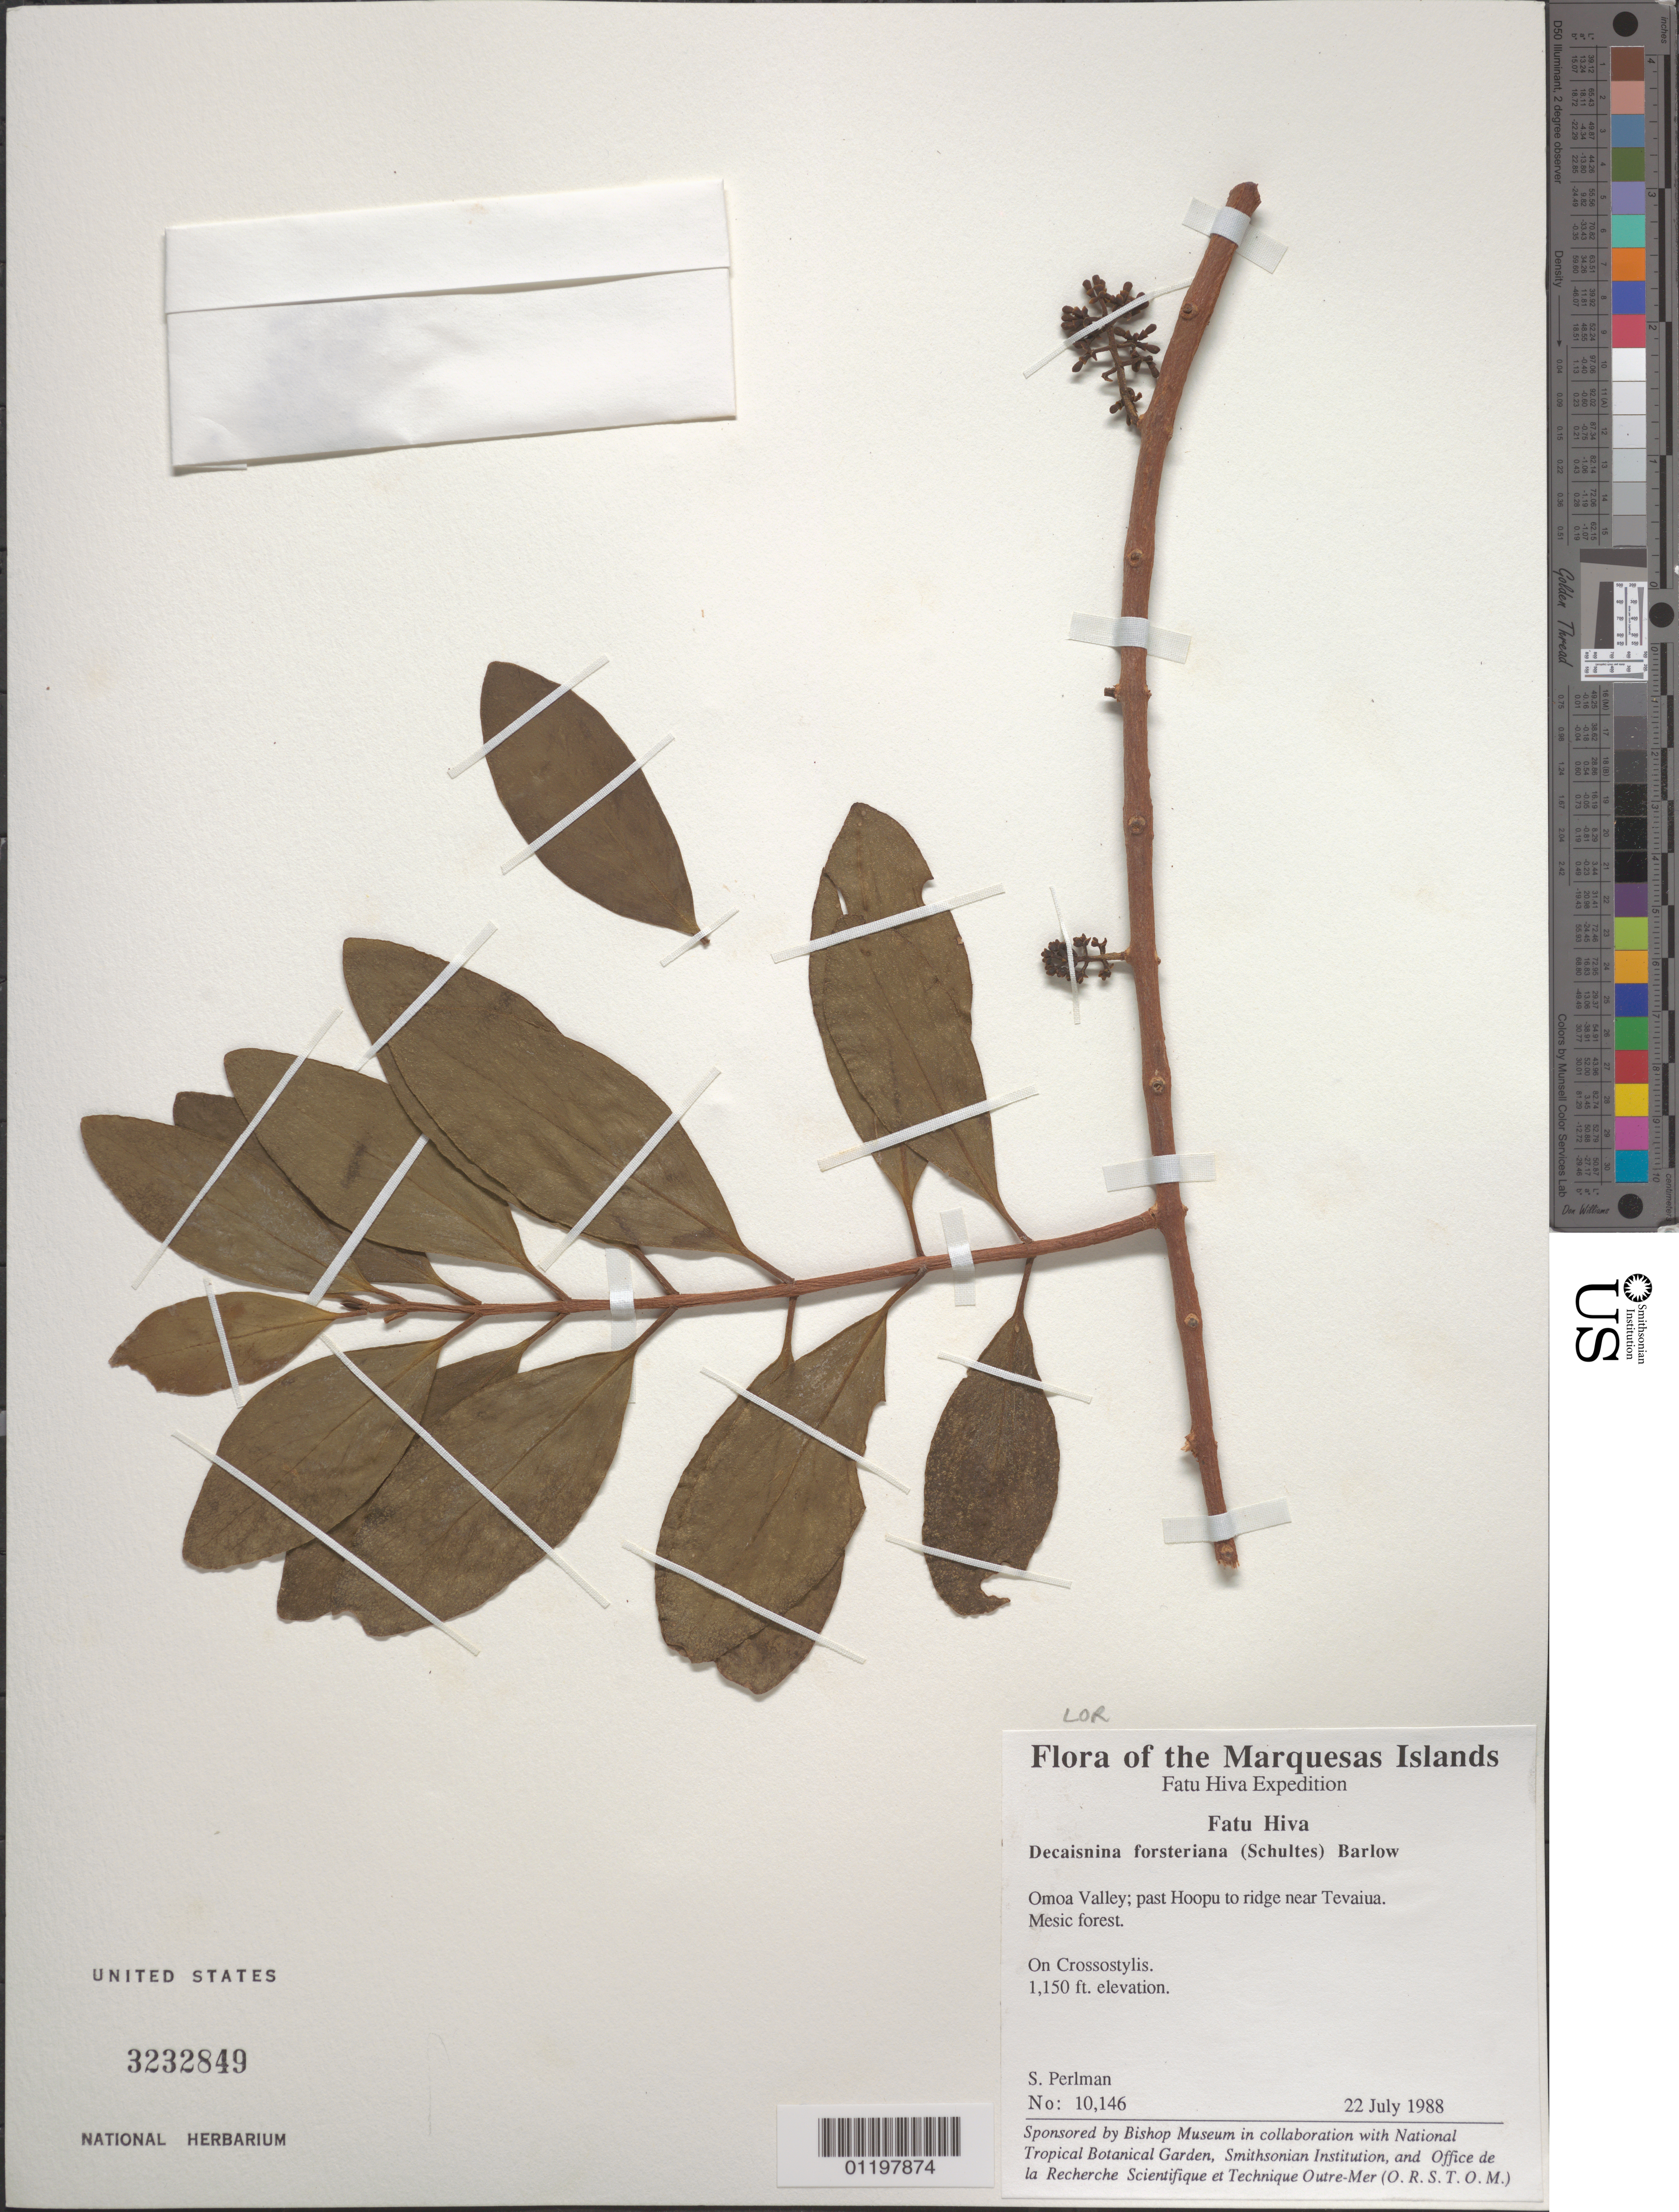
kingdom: Plantae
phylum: Tracheophyta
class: Magnoliopsida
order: Santalales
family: Loranthaceae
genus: Decaisnina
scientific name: Decaisnina forsteriana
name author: (Schult. & Schult. f.) Barlow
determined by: Wagner, W. L., (BOT), Smithsonian Institution - National Museum of Natural History (UNITED STATES)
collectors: S. P. Perlman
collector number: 10146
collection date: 1988-07-22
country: French Polynesia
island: Fatu Hiva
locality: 'Omo'a Valley, past Hoopu to ridge near Tevaiua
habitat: Mesic forest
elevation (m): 351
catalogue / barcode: US 3232849